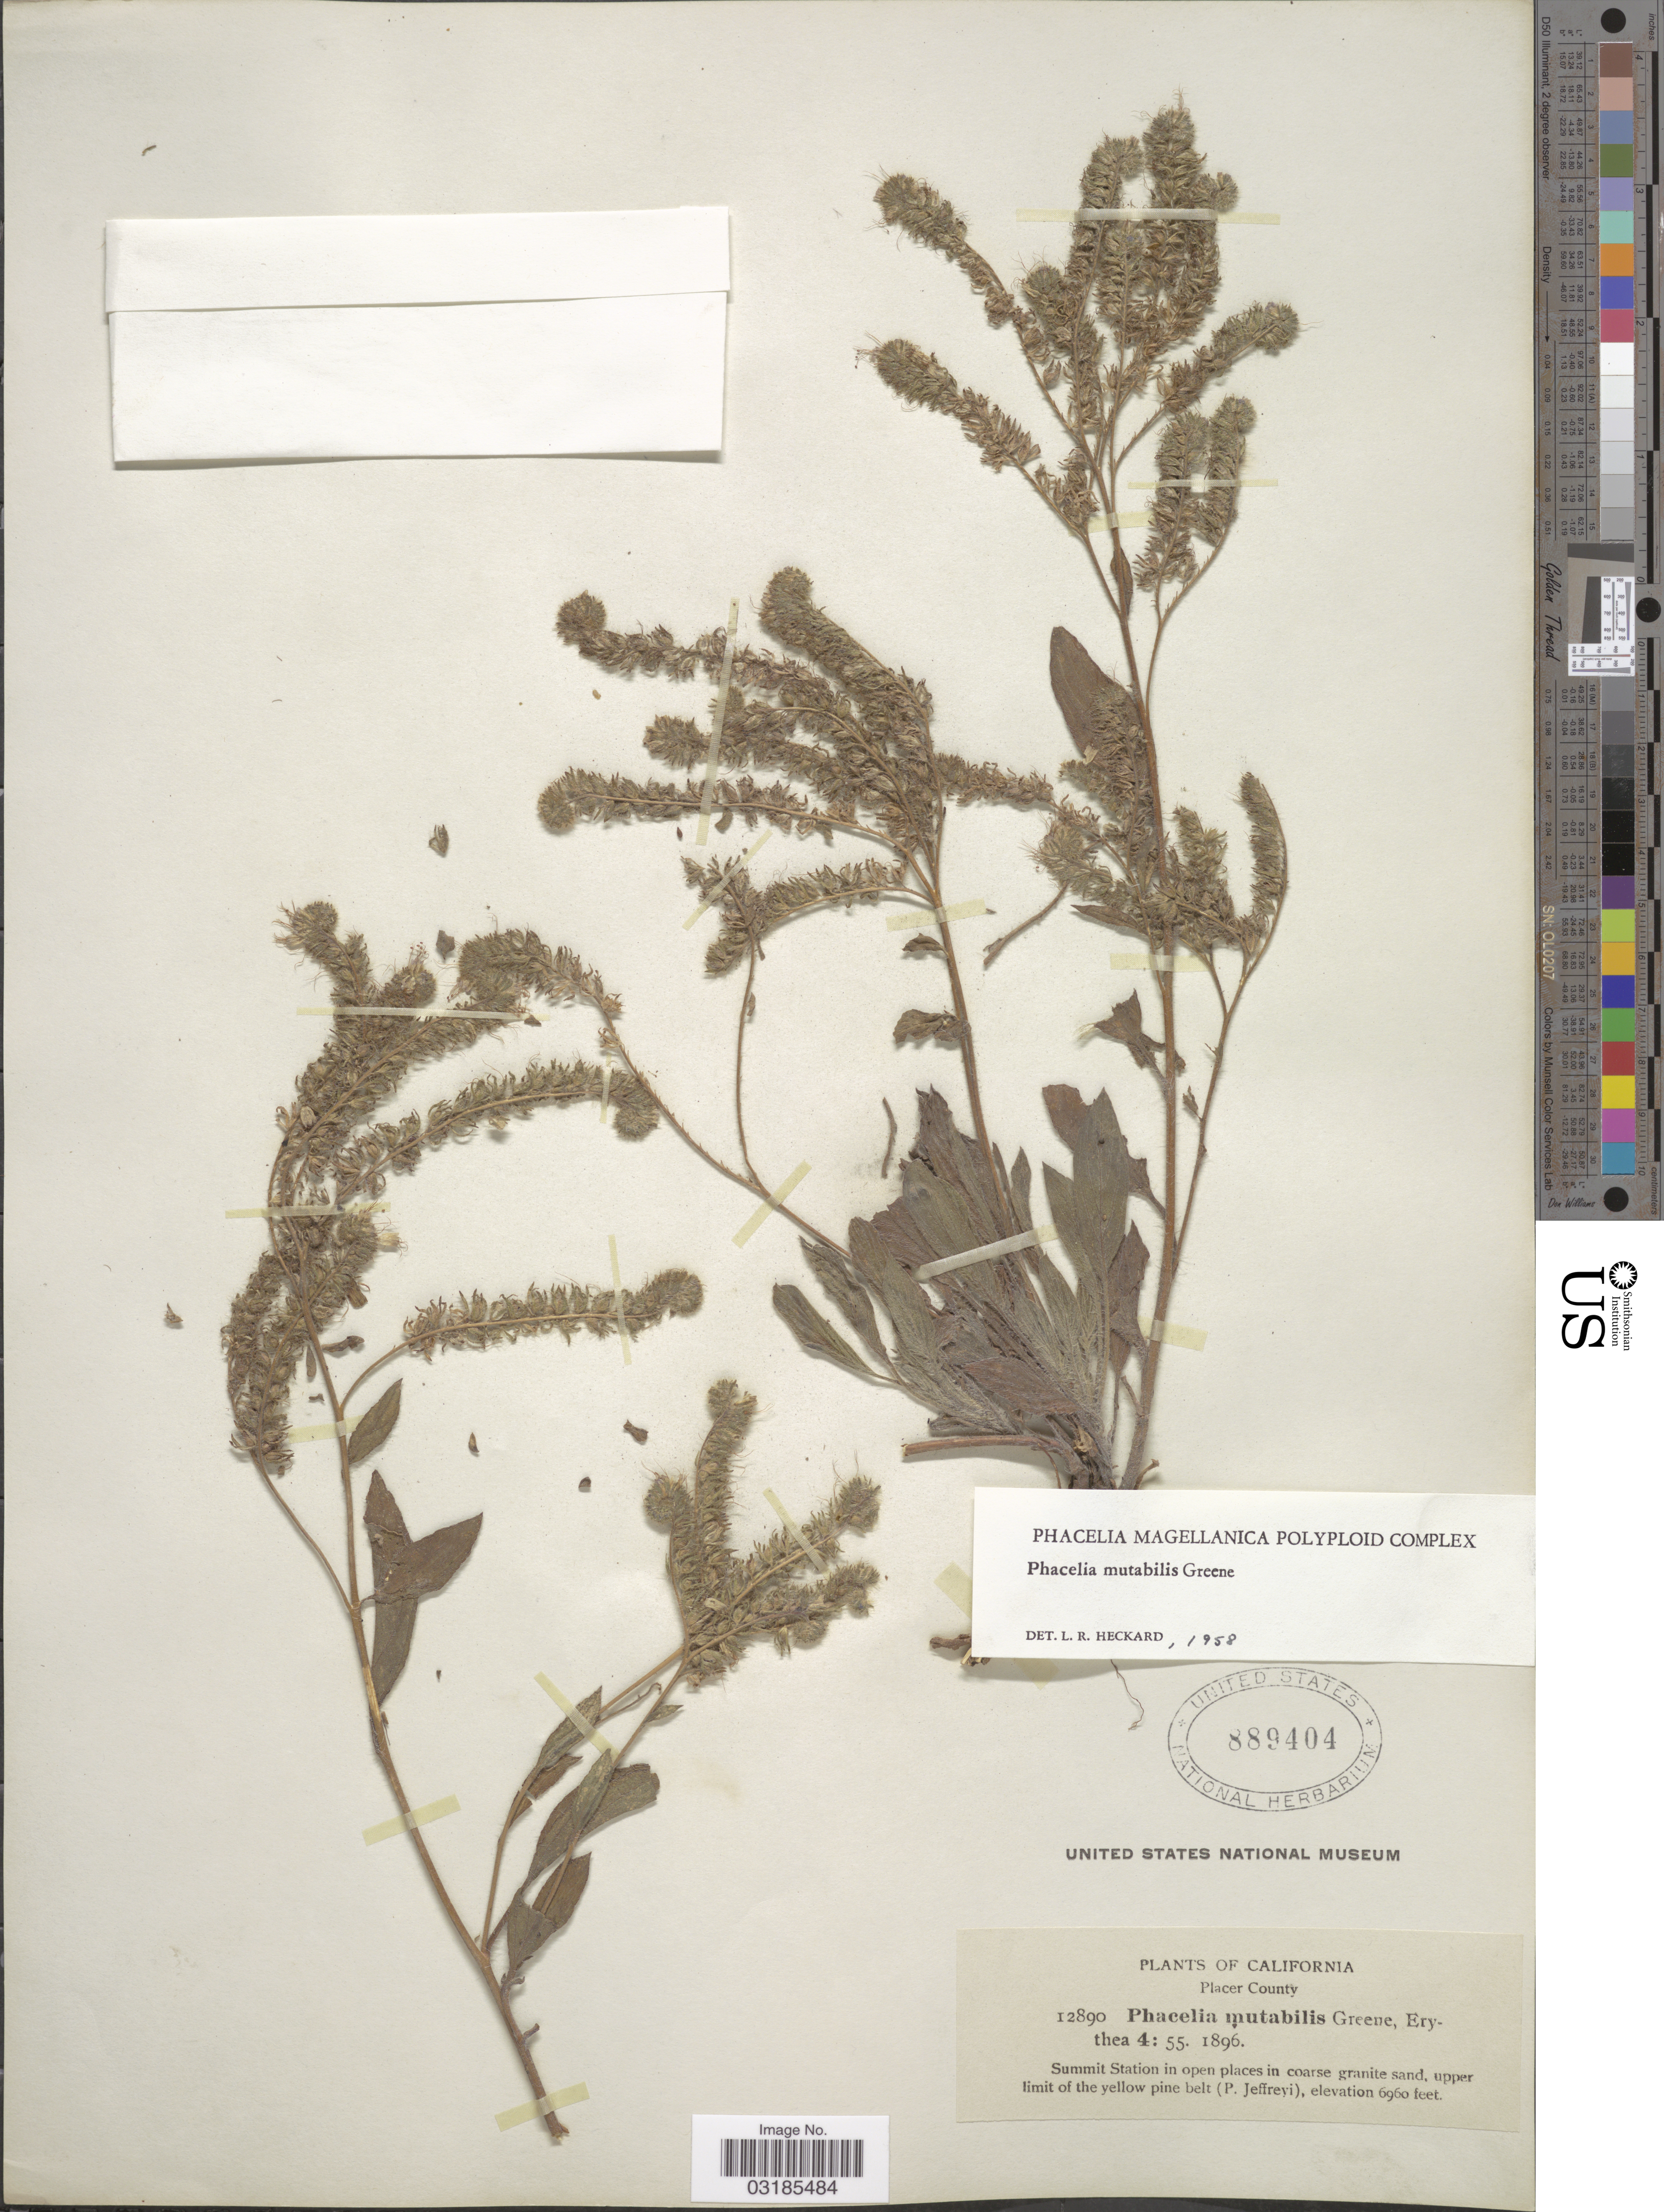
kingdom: Plantae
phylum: Tracheophyta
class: Magnoliopsida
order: Boraginales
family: Hydrophyllaceae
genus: Phacelia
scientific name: Phacelia mutabilis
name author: Greene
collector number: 12890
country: United States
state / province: California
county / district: Placer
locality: Placer County, Summit Station in open places in coarse granite sand.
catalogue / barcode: US 889404